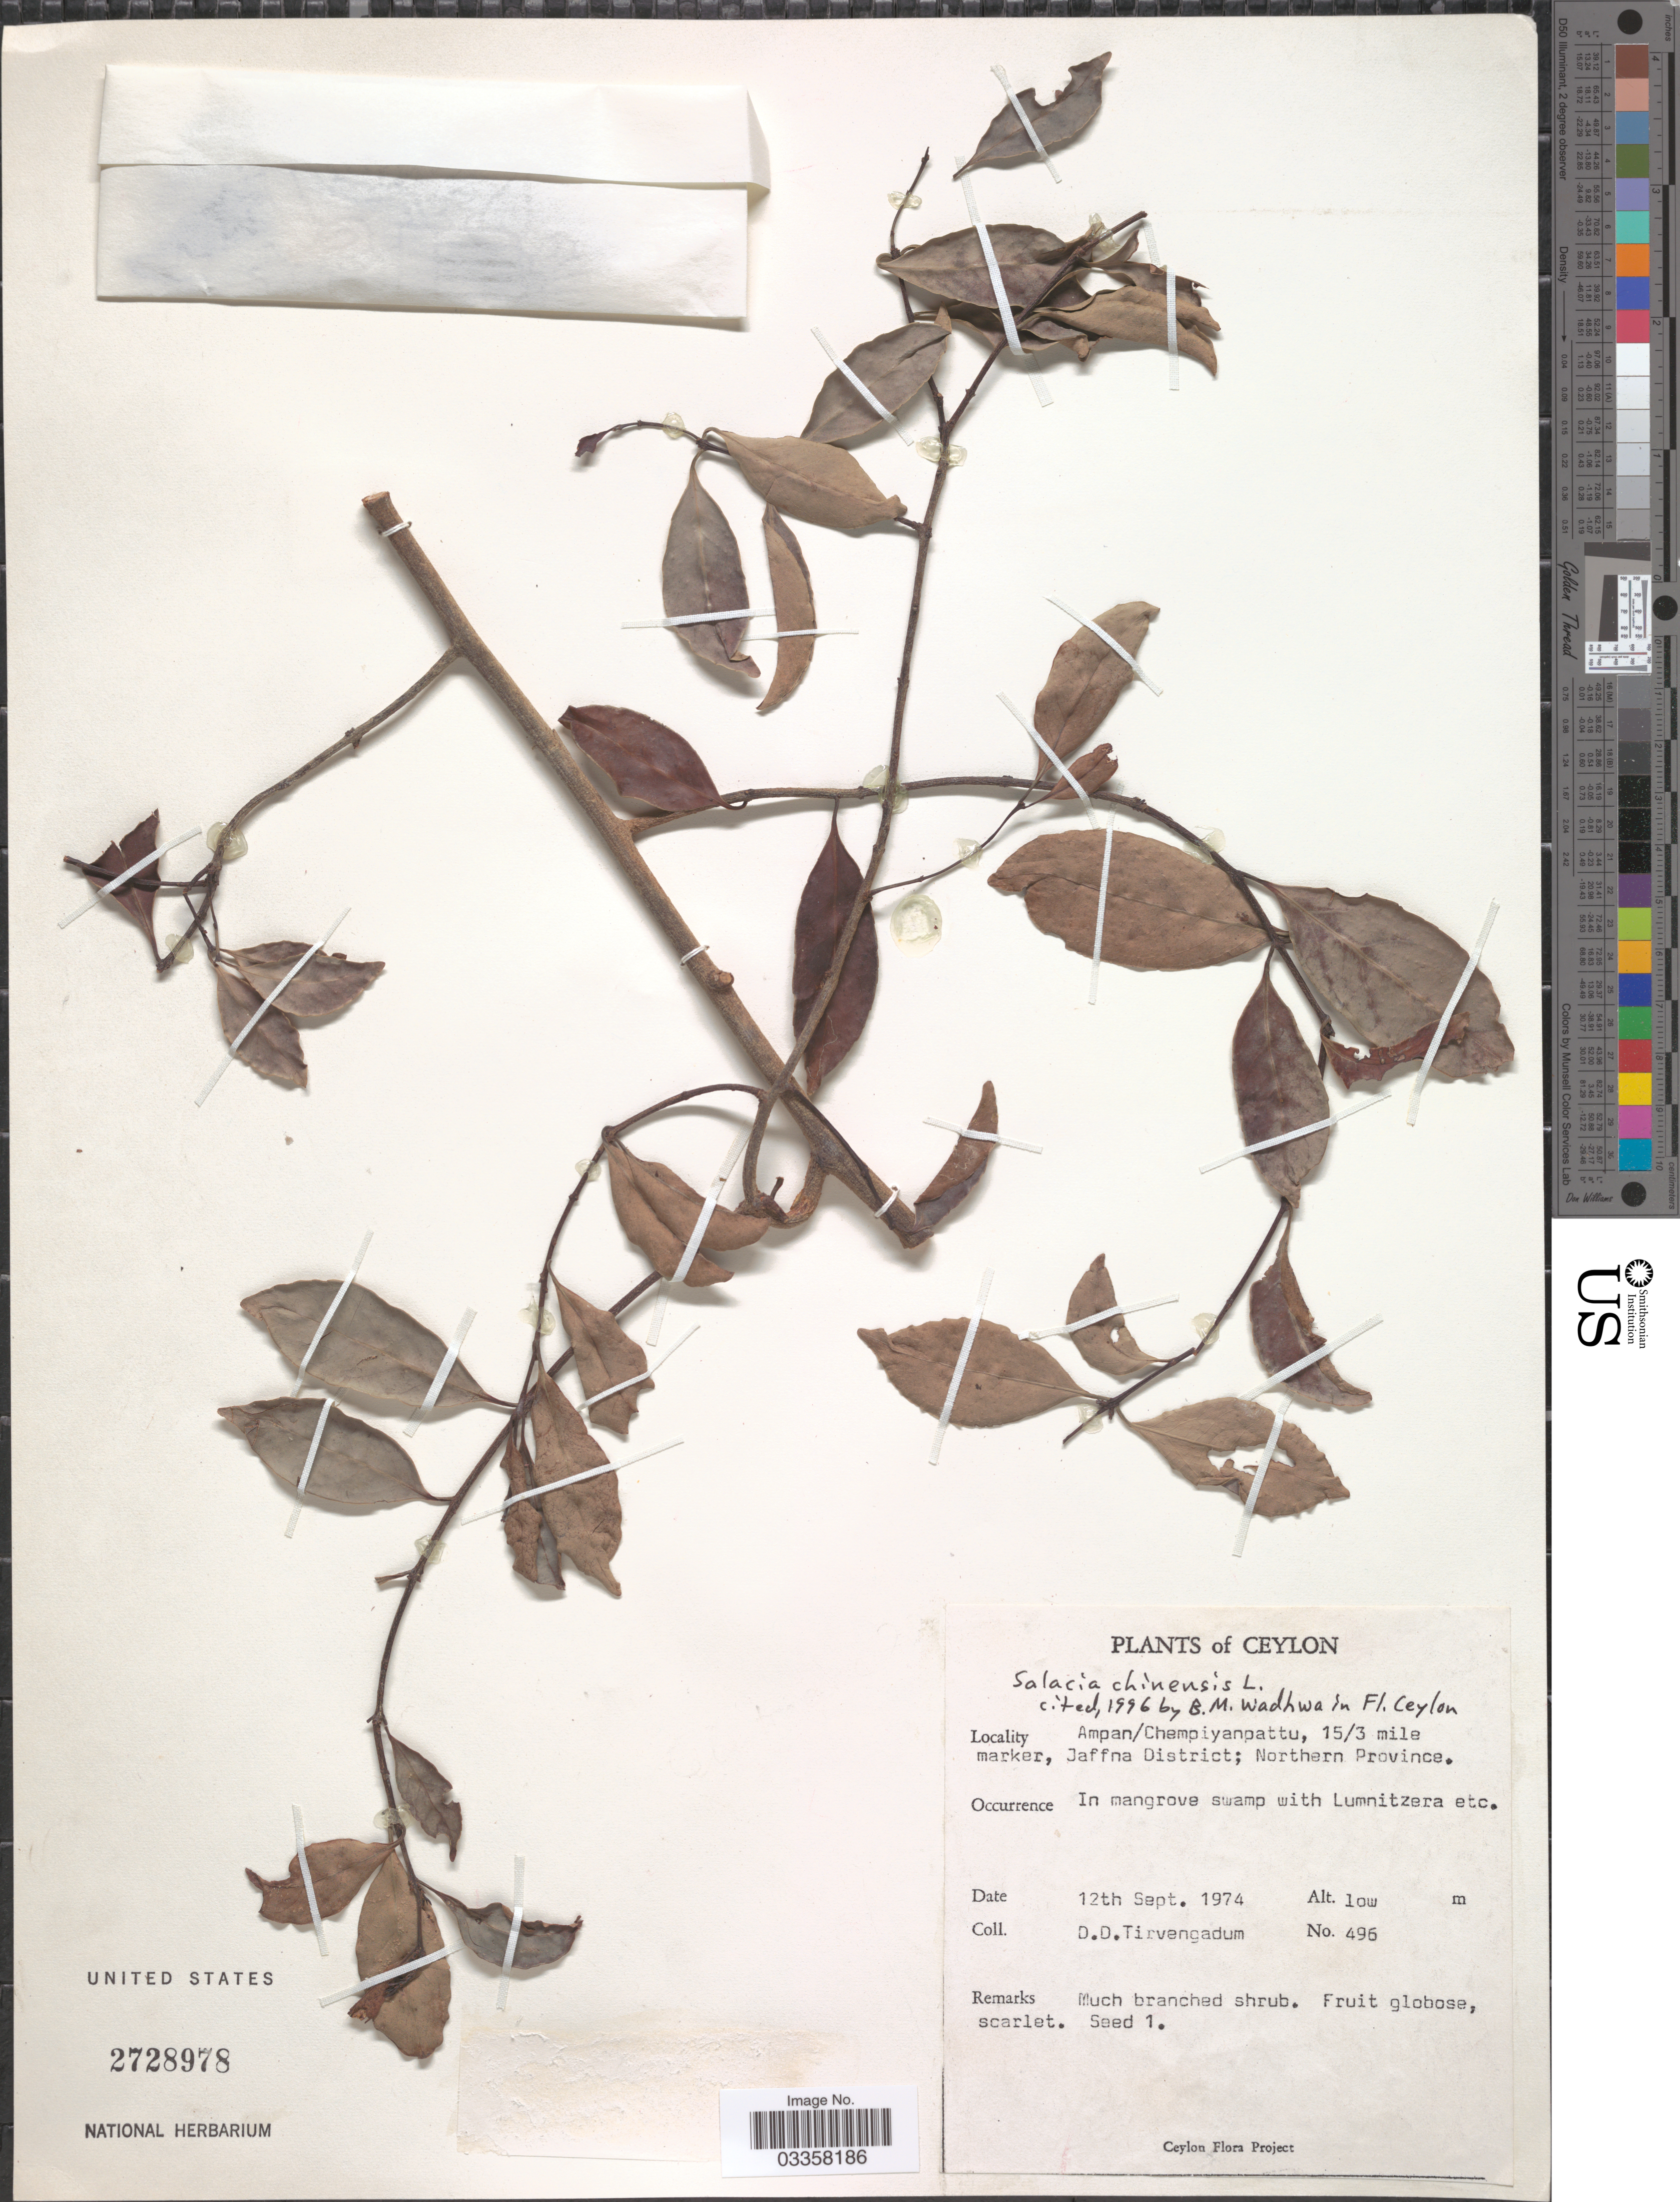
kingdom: Plantae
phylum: Tracheophyta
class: Magnoliopsida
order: Celastrales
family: Celastraceae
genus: Salacia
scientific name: Salacia chinensis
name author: L.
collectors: D. Tirvengadum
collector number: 496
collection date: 1974-09-12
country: Sri Lanka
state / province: Northern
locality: Ceylon, Ampan/Chempiyanpattu, 15/3 mile marker, Jaffna District; Northern Province.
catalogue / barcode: US 2728978